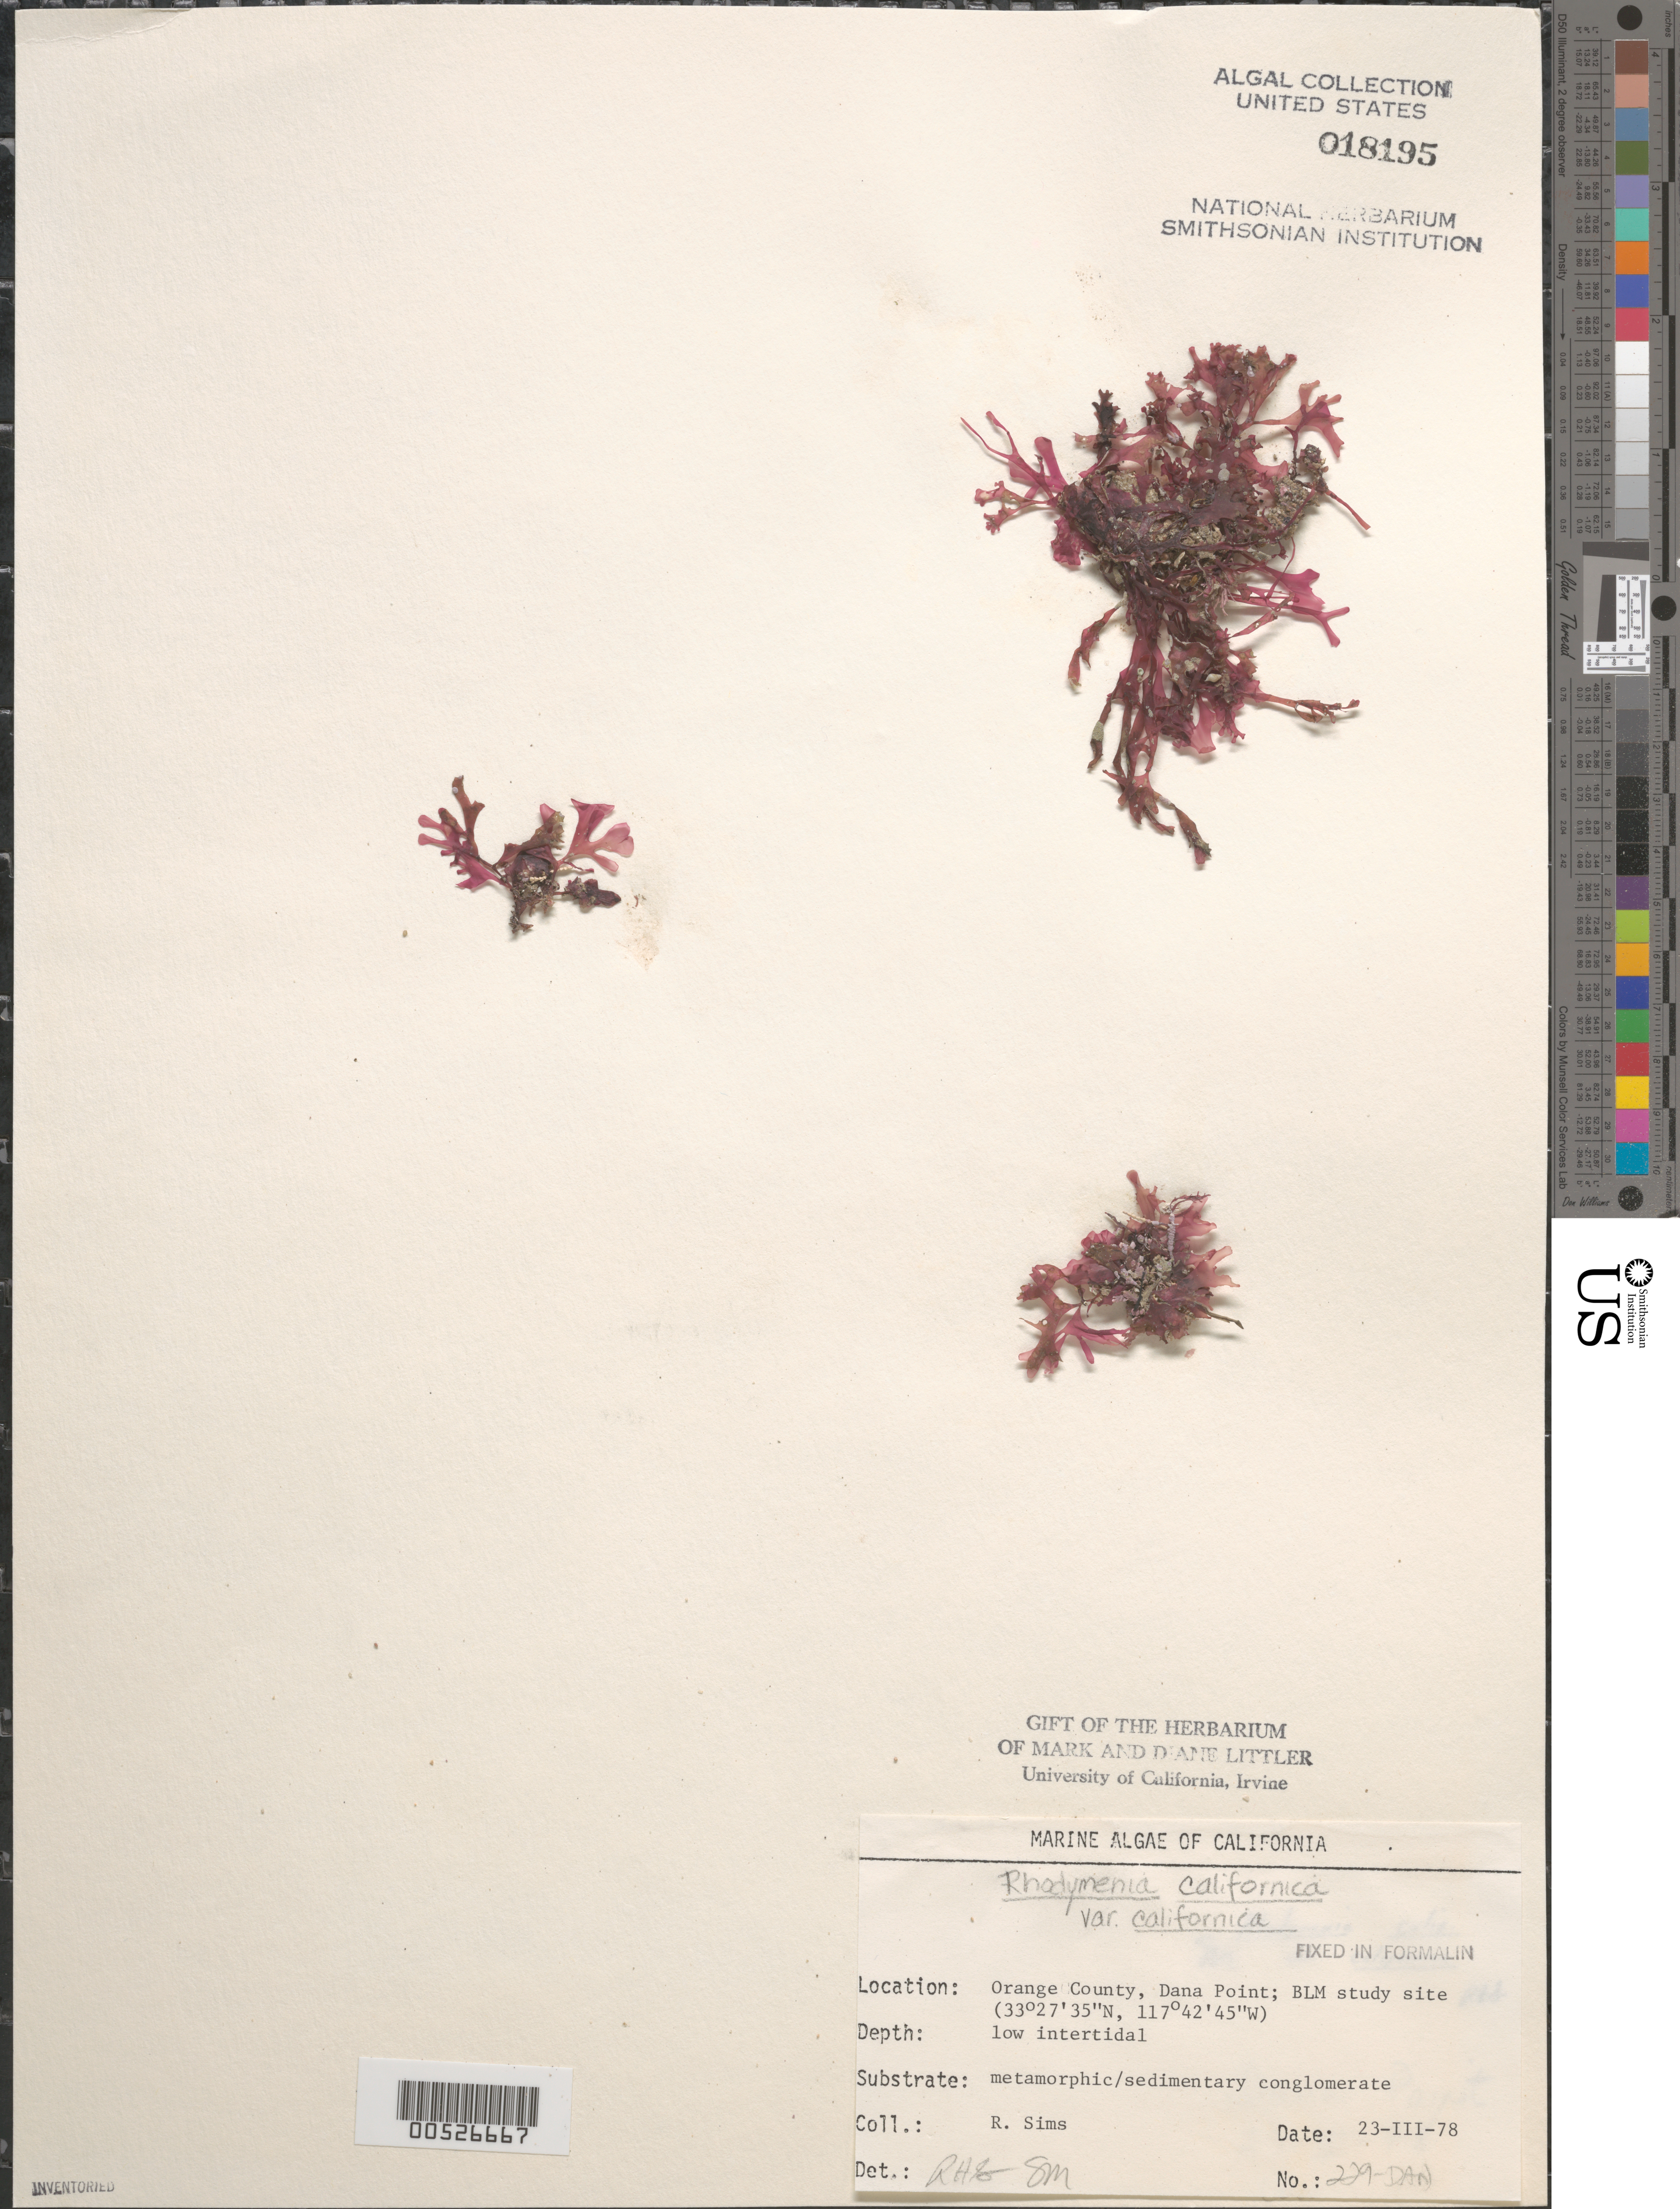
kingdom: Plantae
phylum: Rhodophyta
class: Florideophyceae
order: Rhodymeniales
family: Rhodymeniaceae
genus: Rhodymenia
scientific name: Rhodymenia californica var. californica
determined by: Sims, Robert H.; Murray, S. N.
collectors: R. H. Sims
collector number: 229-dan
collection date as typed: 23 Mar 1978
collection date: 1978-03-23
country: United States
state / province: California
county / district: Orange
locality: Dana Point, 1 km north of marina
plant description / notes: BLM-SOCALBIGHT Rocky Intertidal Survey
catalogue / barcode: US 18195